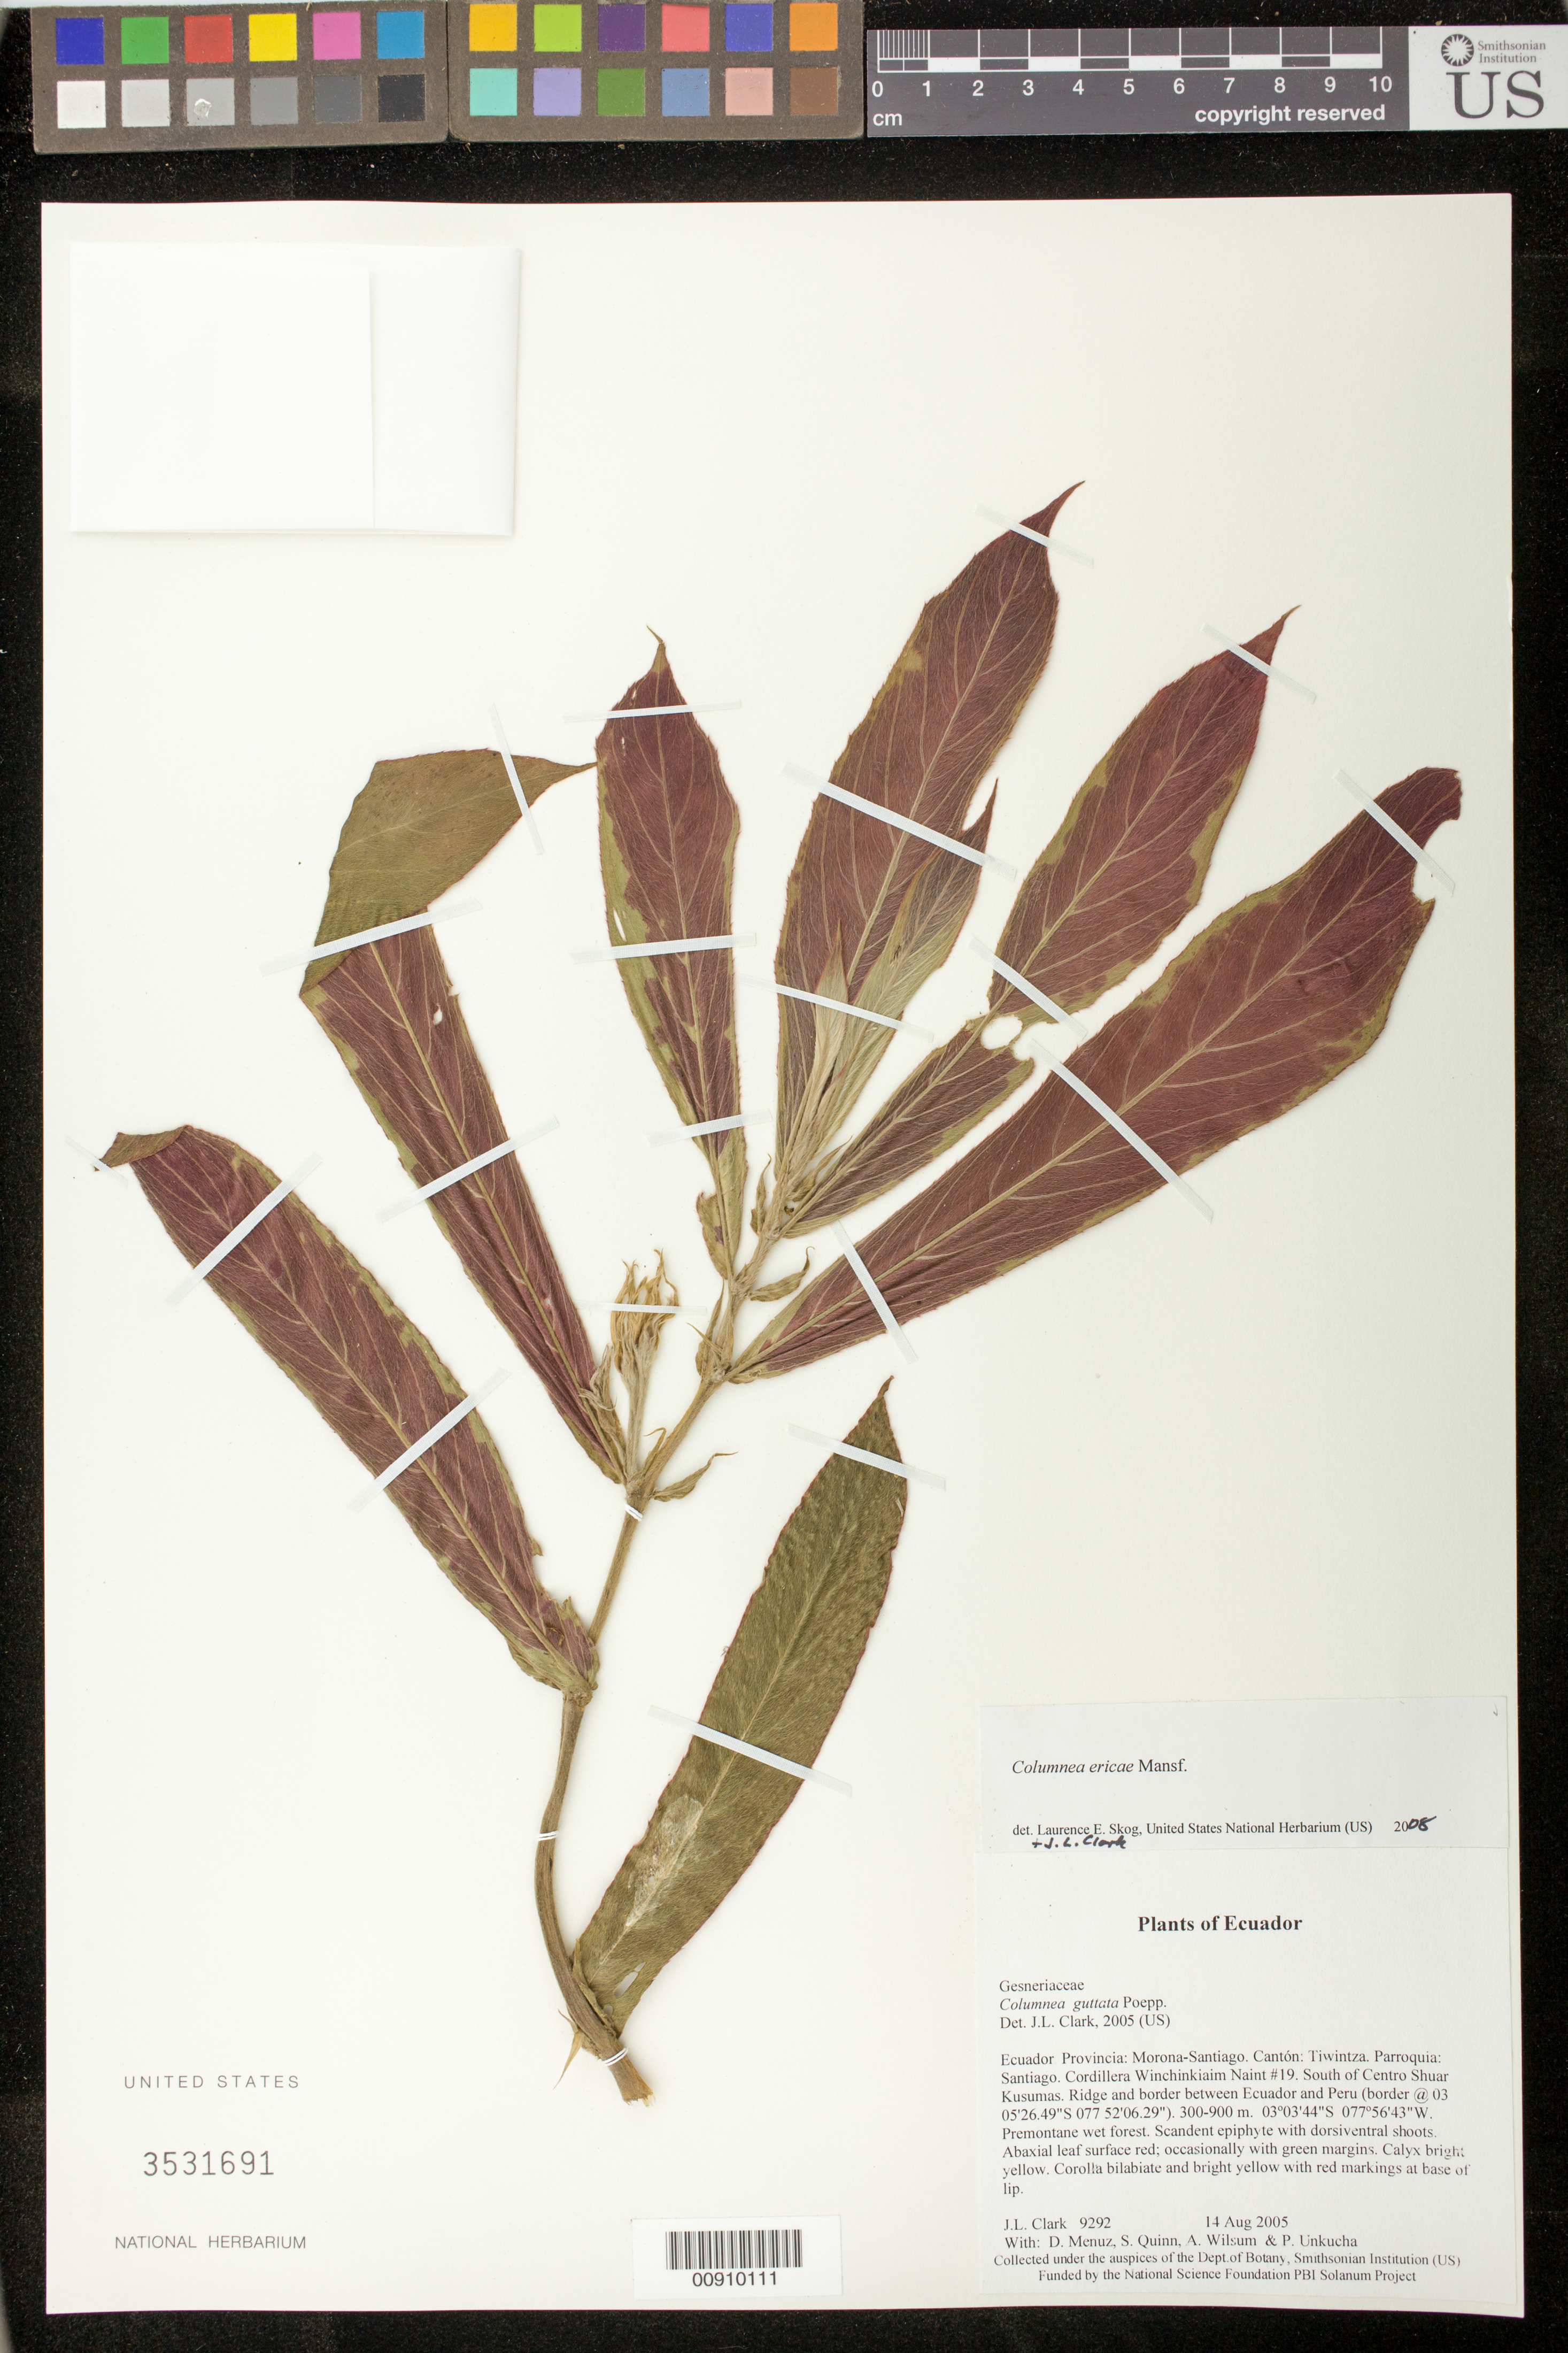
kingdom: Plantae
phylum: Tracheophyta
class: Magnoliopsida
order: Lamiales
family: Gesneriaceae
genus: Columnea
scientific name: Columnea ericae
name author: Mansf.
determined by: Clark, J. L., (SEL), The Marie Selby Botanical Garden (UNITED STATES)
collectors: J. L. Clark, D. Menuz, S. Quinn, A. Wilsum & P. Unkucha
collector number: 9292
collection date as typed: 14 Aug 2005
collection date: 2005-08-14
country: Ecuador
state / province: Morona-Santiago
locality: Tiwintza. Parroquia: Santiago. Cordillera Winchinkiaim Naint #19. South of Centro Shuar Kusumas. Ridge and border between Ecuador and Peru (border @ 03°05'26.49"S 077°52'06.29").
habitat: Premontane wet forest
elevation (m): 300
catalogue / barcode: US 3531691